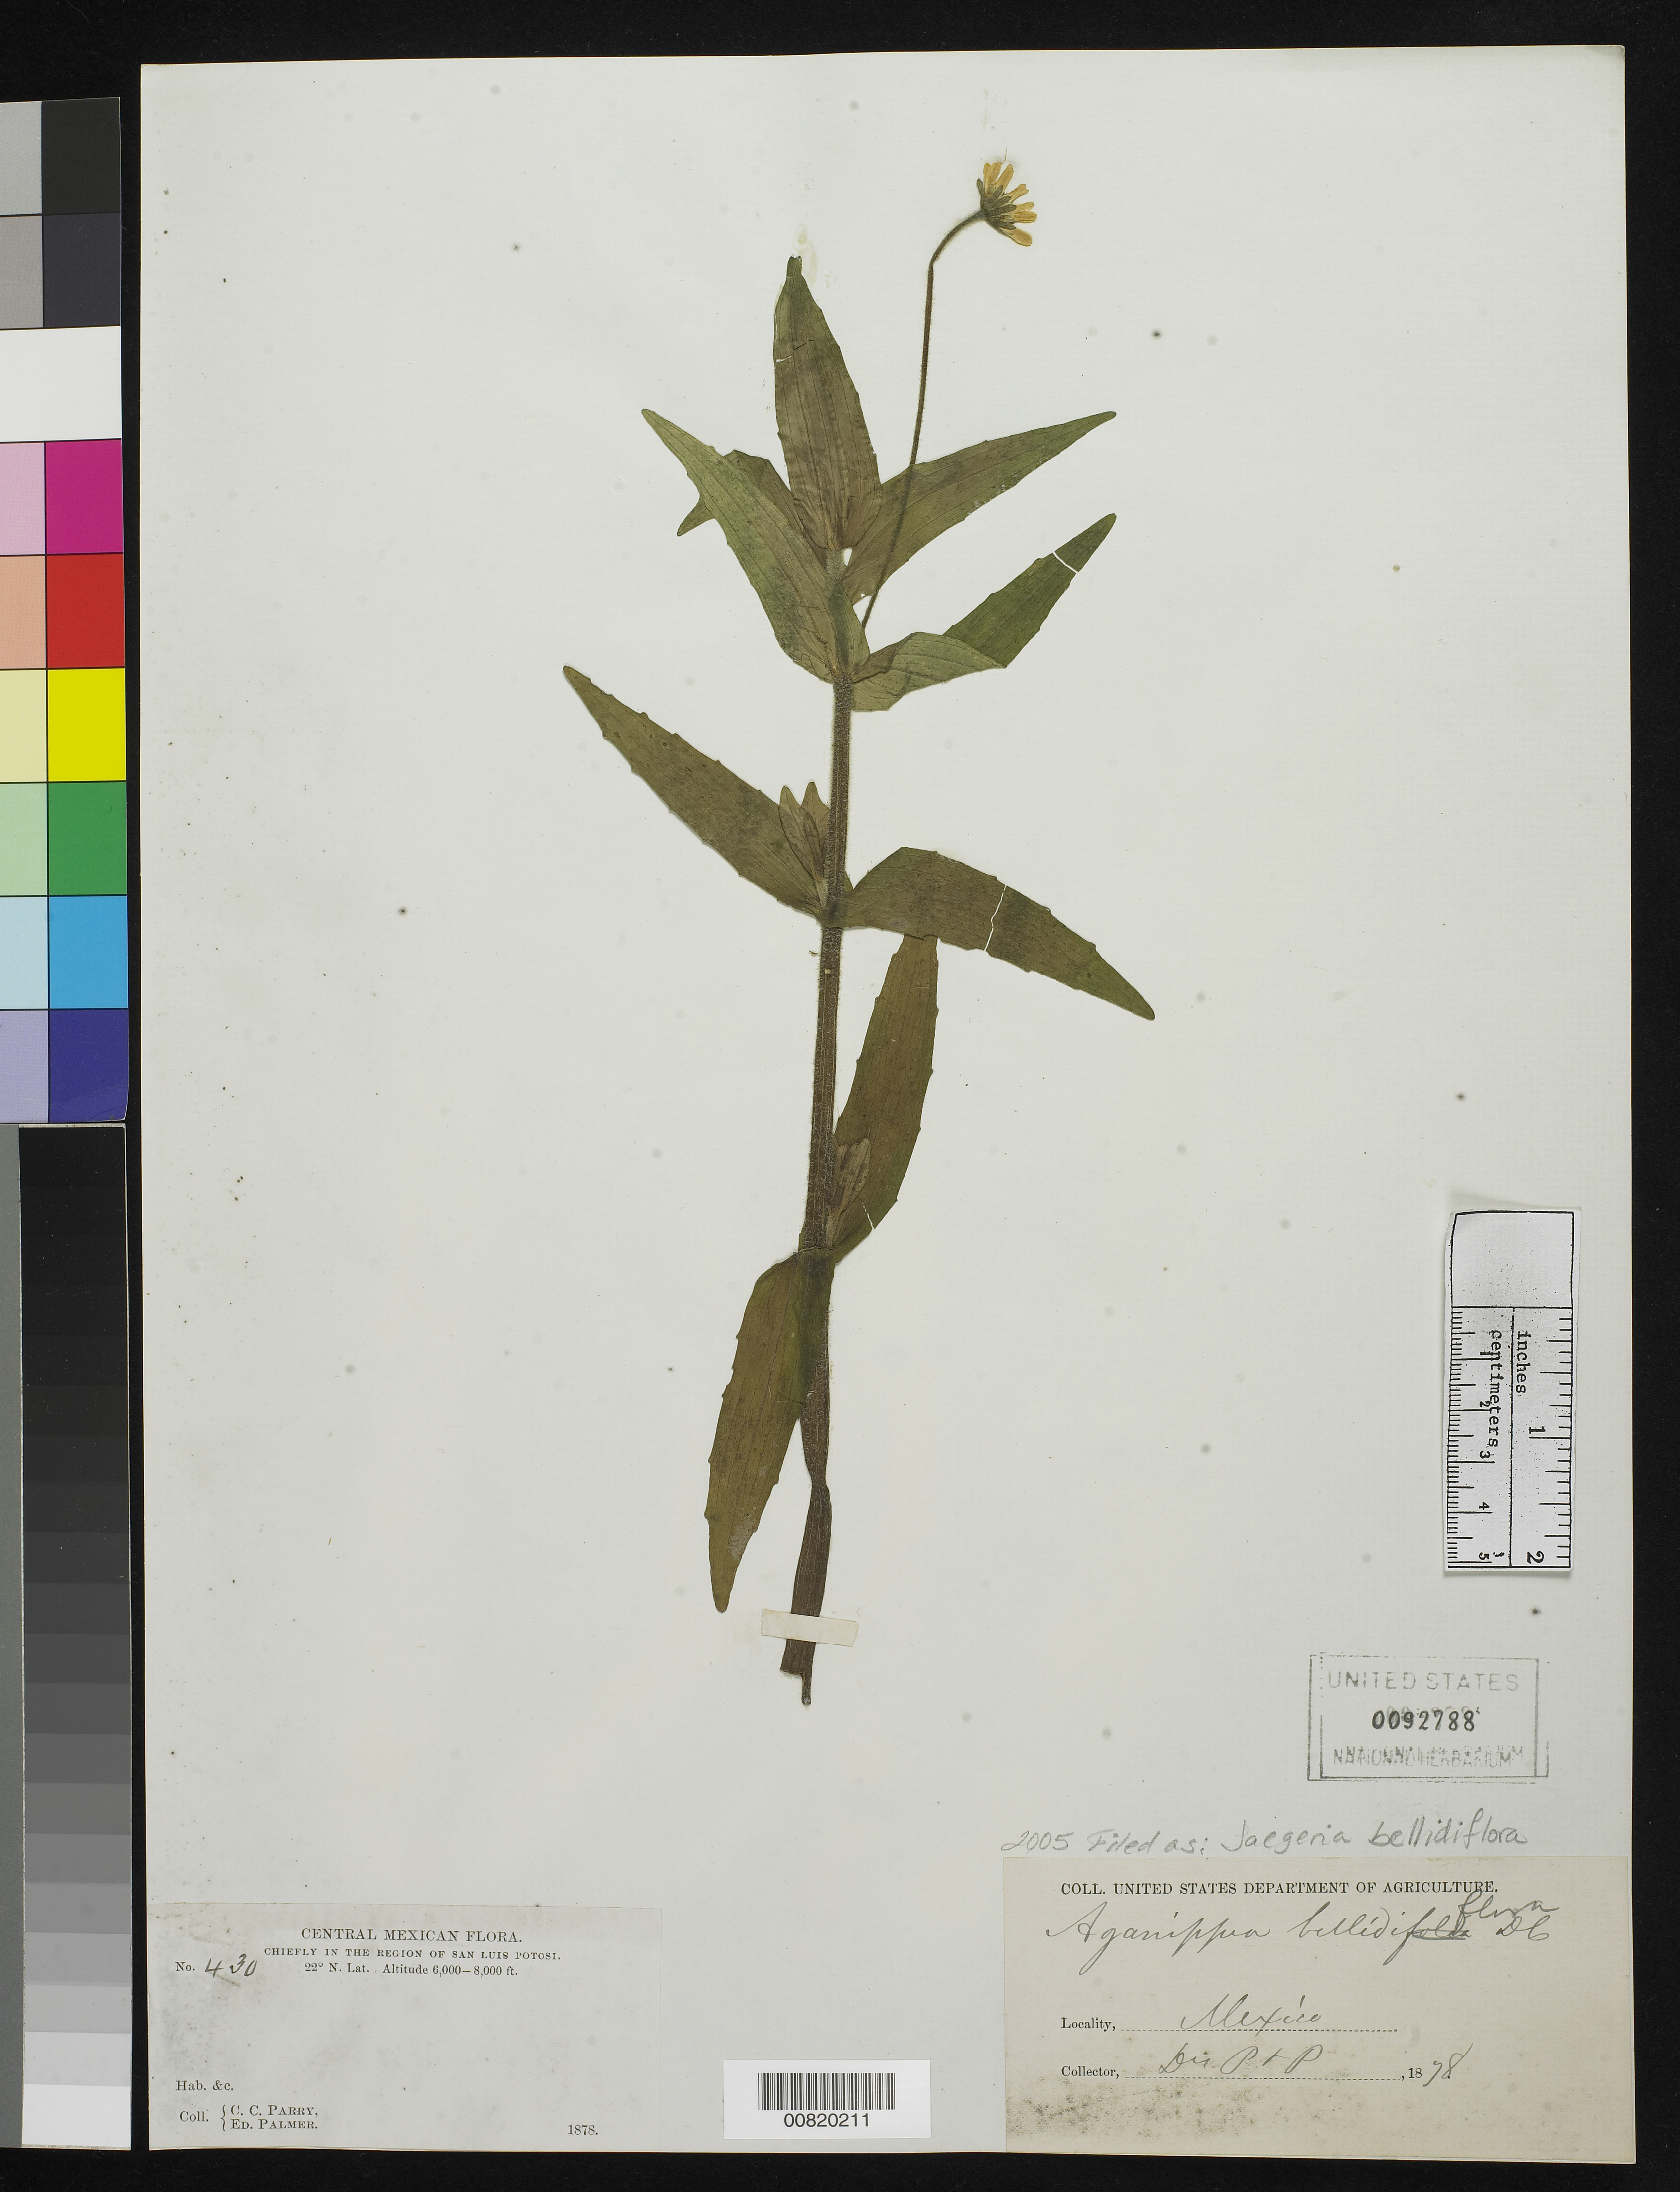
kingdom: Plantae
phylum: Tracheophyta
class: Magnoliopsida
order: Asterales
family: Asteraceae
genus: Jaegeria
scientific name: Jaegeria bellidiflora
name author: (Moc. & Sessé ex DC.) A.M. Torres & Beaman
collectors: C. C. Parry & E. Palmer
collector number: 430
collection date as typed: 1878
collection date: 1878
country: Mexico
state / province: San Luis Potosí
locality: Chiefly in the region of San Luis Potosí.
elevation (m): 1829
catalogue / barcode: US 92788